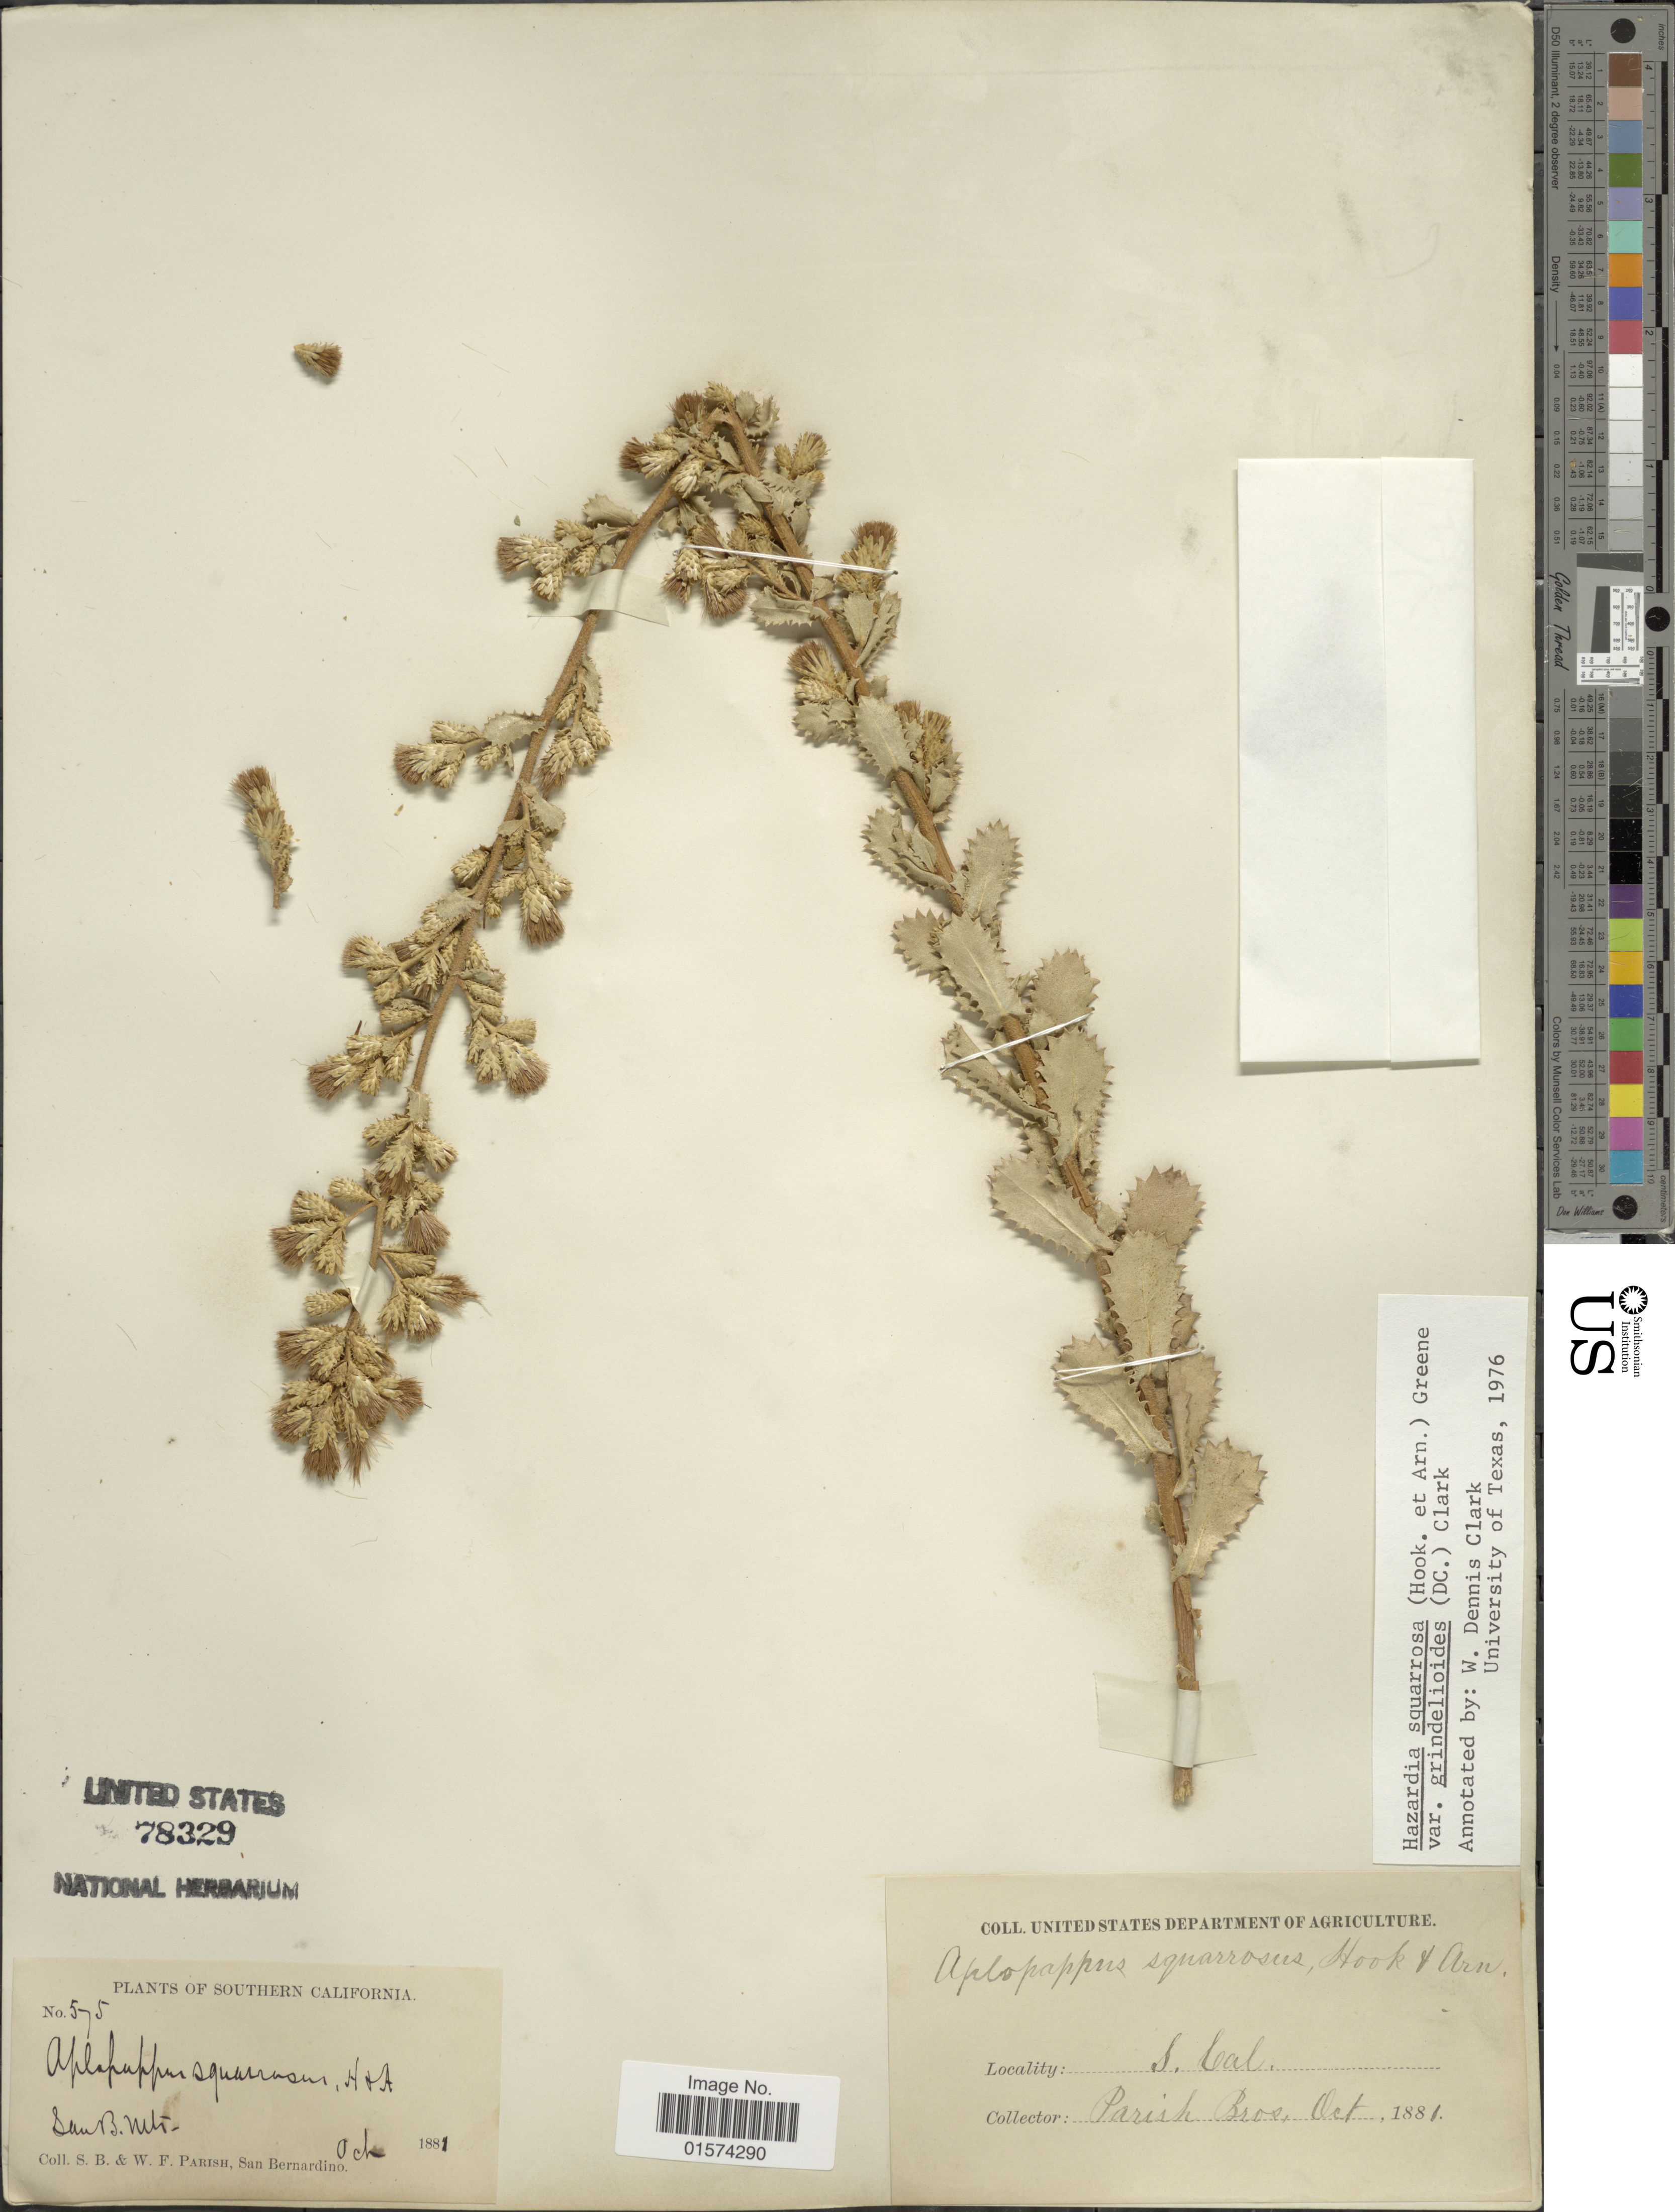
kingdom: Plantae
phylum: Tracheophyta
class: Magnoliopsida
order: Asterales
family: Asteraceae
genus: Hazardia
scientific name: Hazardia squarrosa var. grindelioides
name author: (DC.) W.D. Clark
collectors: S. B. Parish & W. F. Parish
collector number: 575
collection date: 1881-10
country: United States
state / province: California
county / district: San Bernardino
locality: Southern California, San B. Mts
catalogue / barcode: US 78329